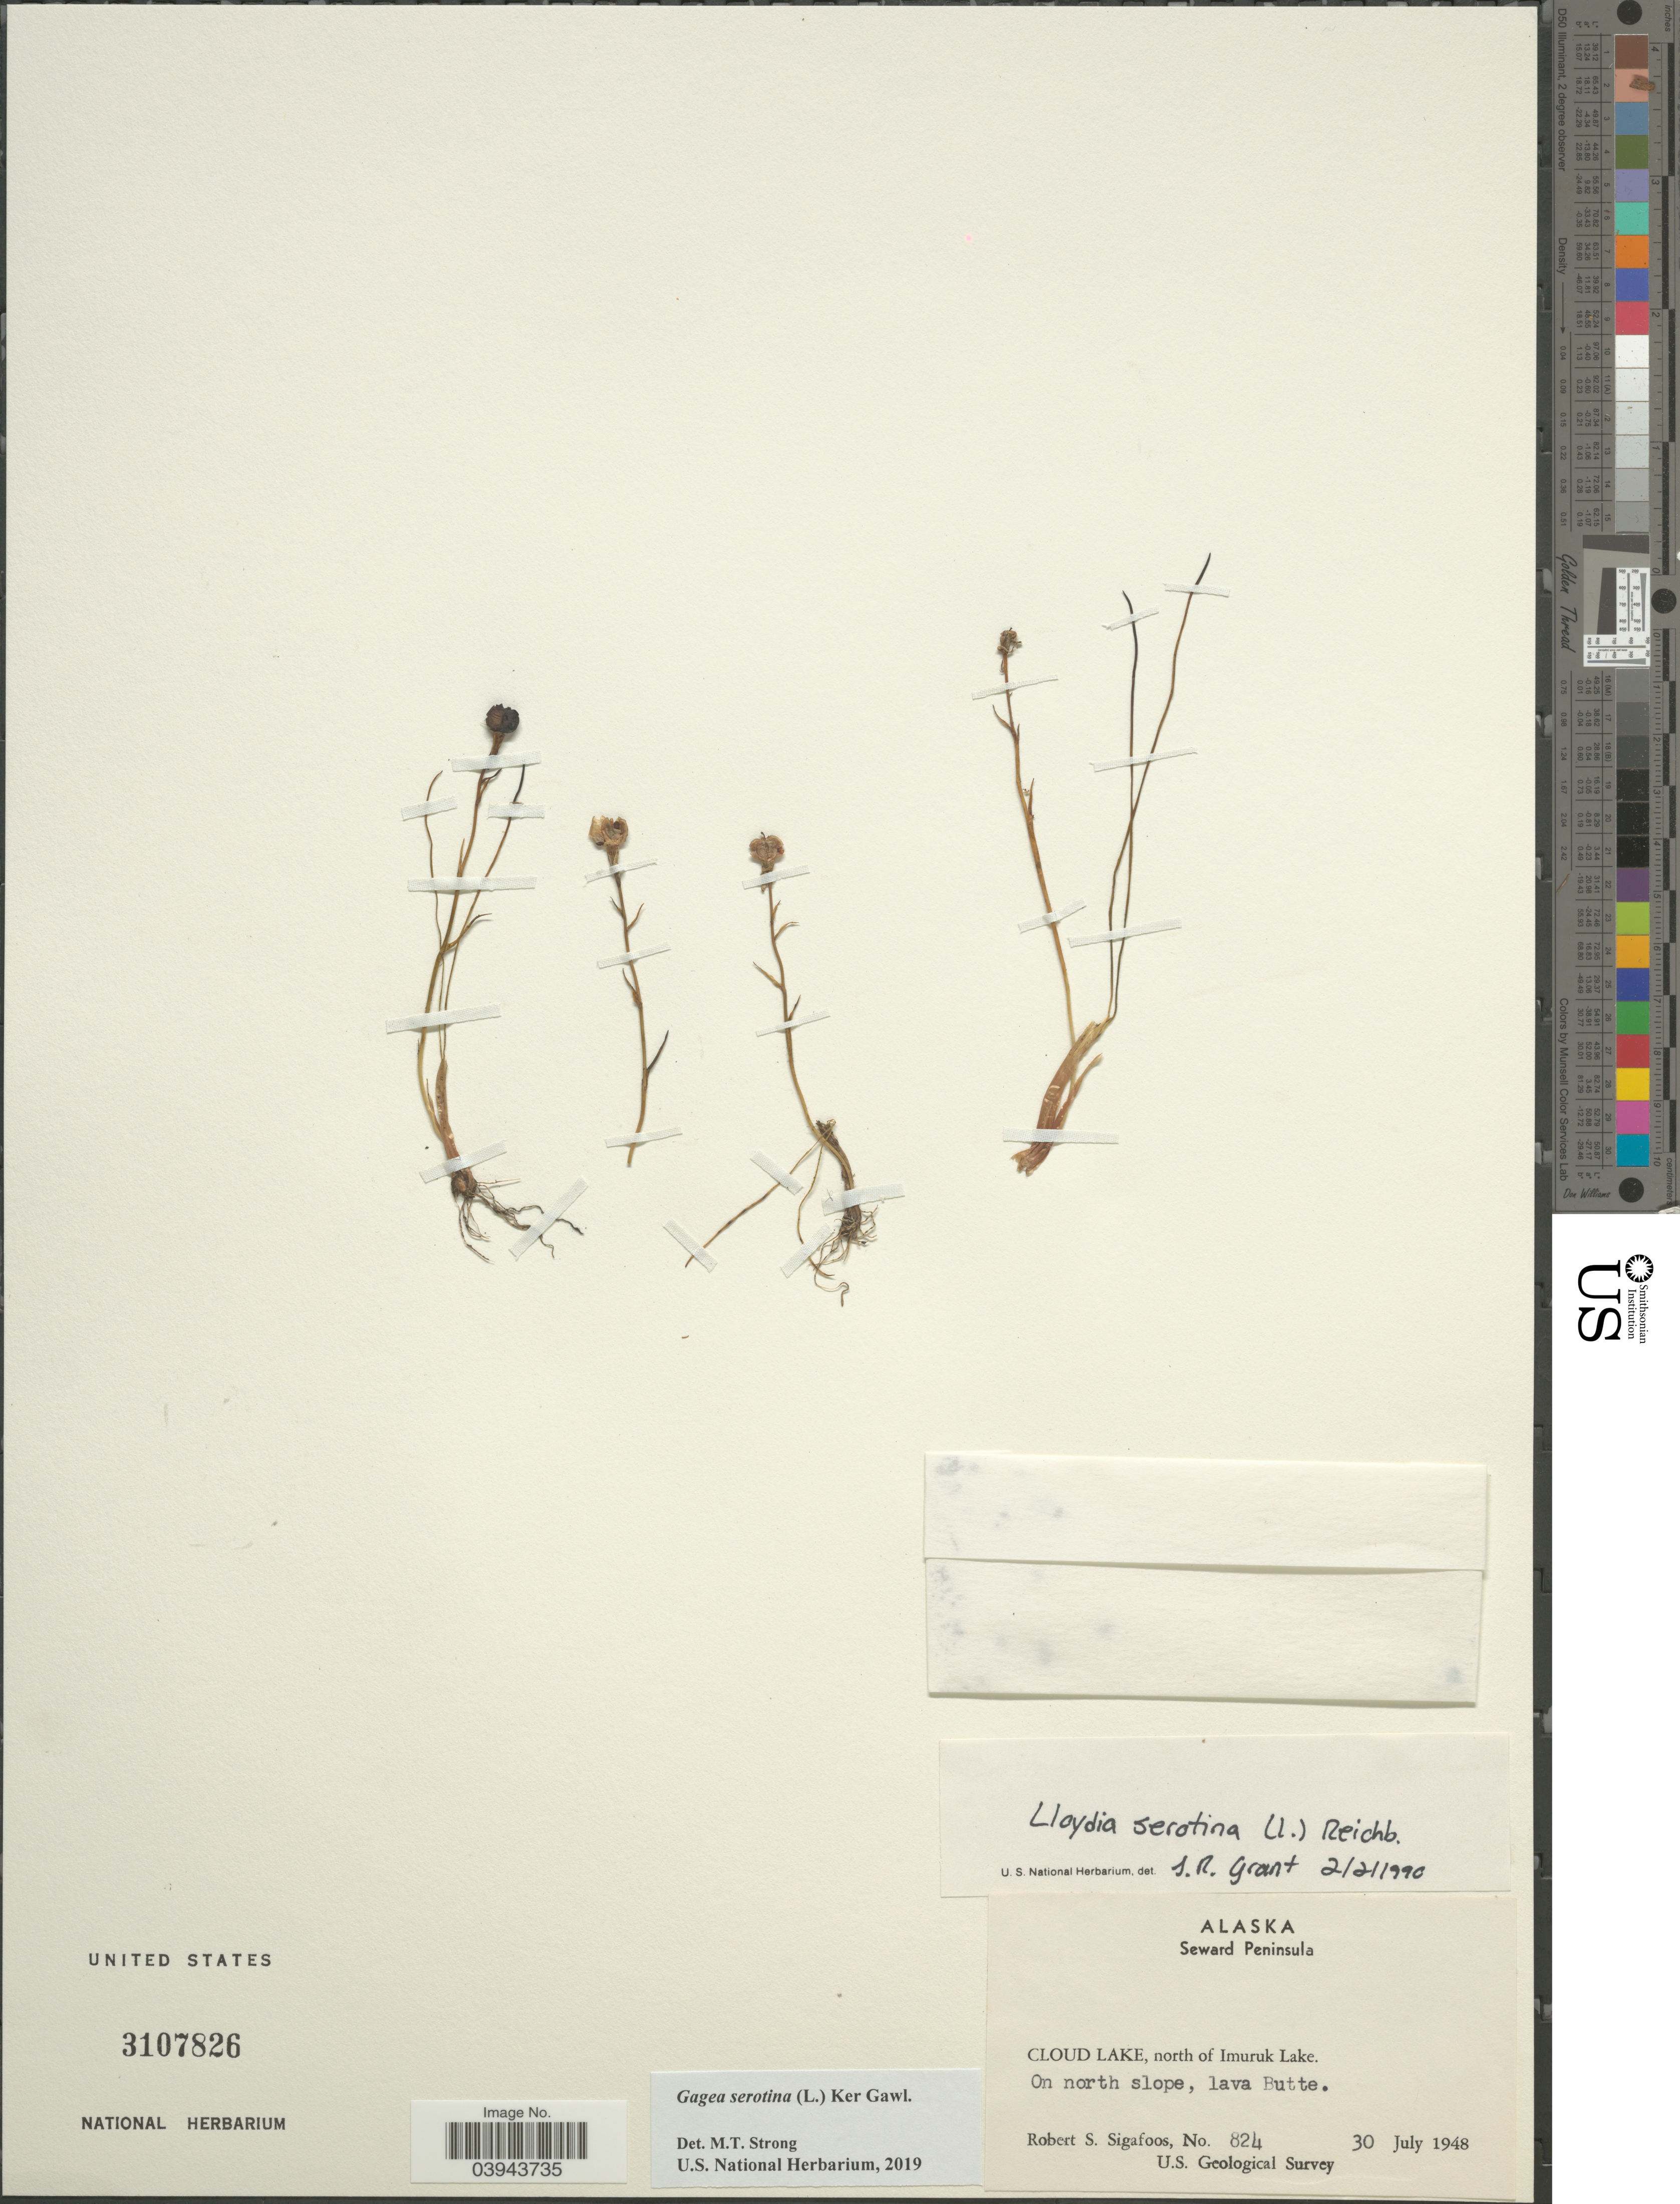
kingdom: Plantae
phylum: Tracheophyta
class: Liliopsida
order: Liliales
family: Liliaceae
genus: Lloydia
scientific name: Lloydia serotina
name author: (L.) Salisb. ex Rchb.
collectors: R. Sigafoos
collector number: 824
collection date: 1948-07-30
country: United States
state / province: Alaska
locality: Seward Peninsula. Cloud Lake, north of Imuruk Lake. On north slope, lava Butte.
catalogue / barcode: US 3107826